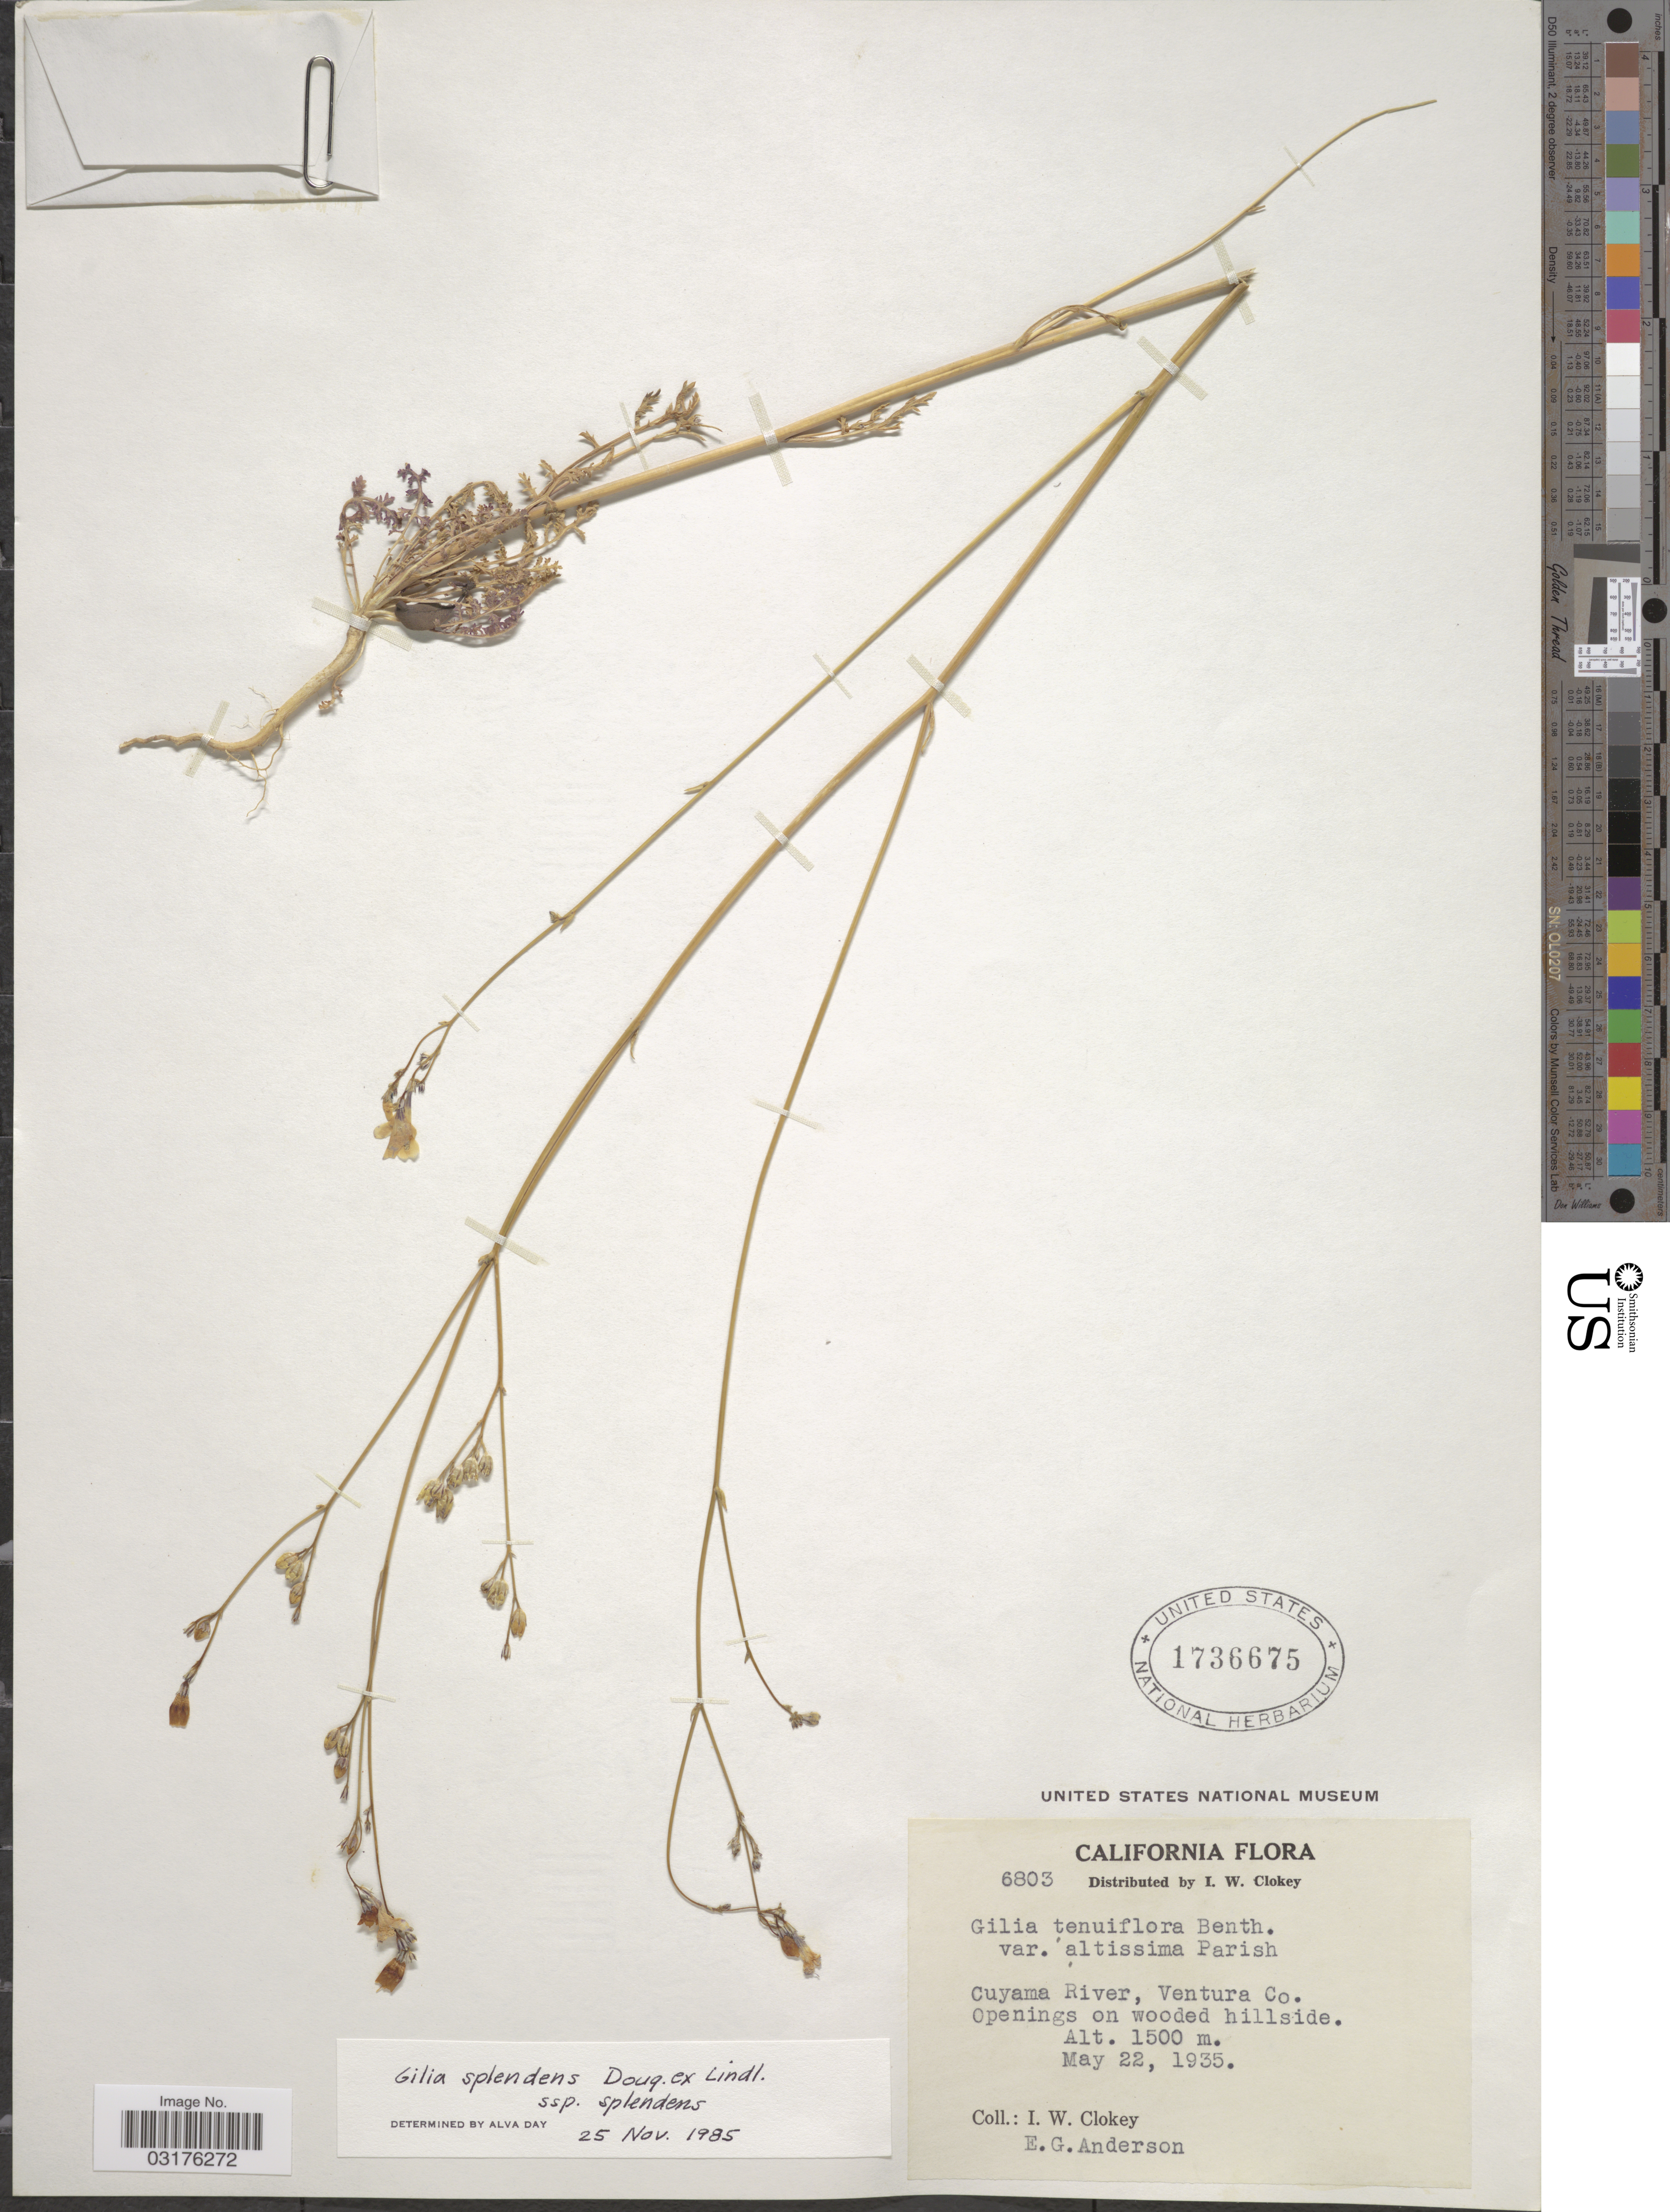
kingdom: Plantae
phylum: Tracheophyta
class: Magnoliopsida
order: Ericales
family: Polemoniaceae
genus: Saltugilia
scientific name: Saltugilia splendens subsp. splendens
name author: (Douglas ex H. Mason & A.D. Grant) L.A. Johnson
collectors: I. W. Clokey & E. G. Anderson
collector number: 6803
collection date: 1935-05-22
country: United States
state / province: California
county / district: Ventura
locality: Cuyama River, Ventura Co., Openings on wooded hillsides.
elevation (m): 1500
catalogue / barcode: US 1736675